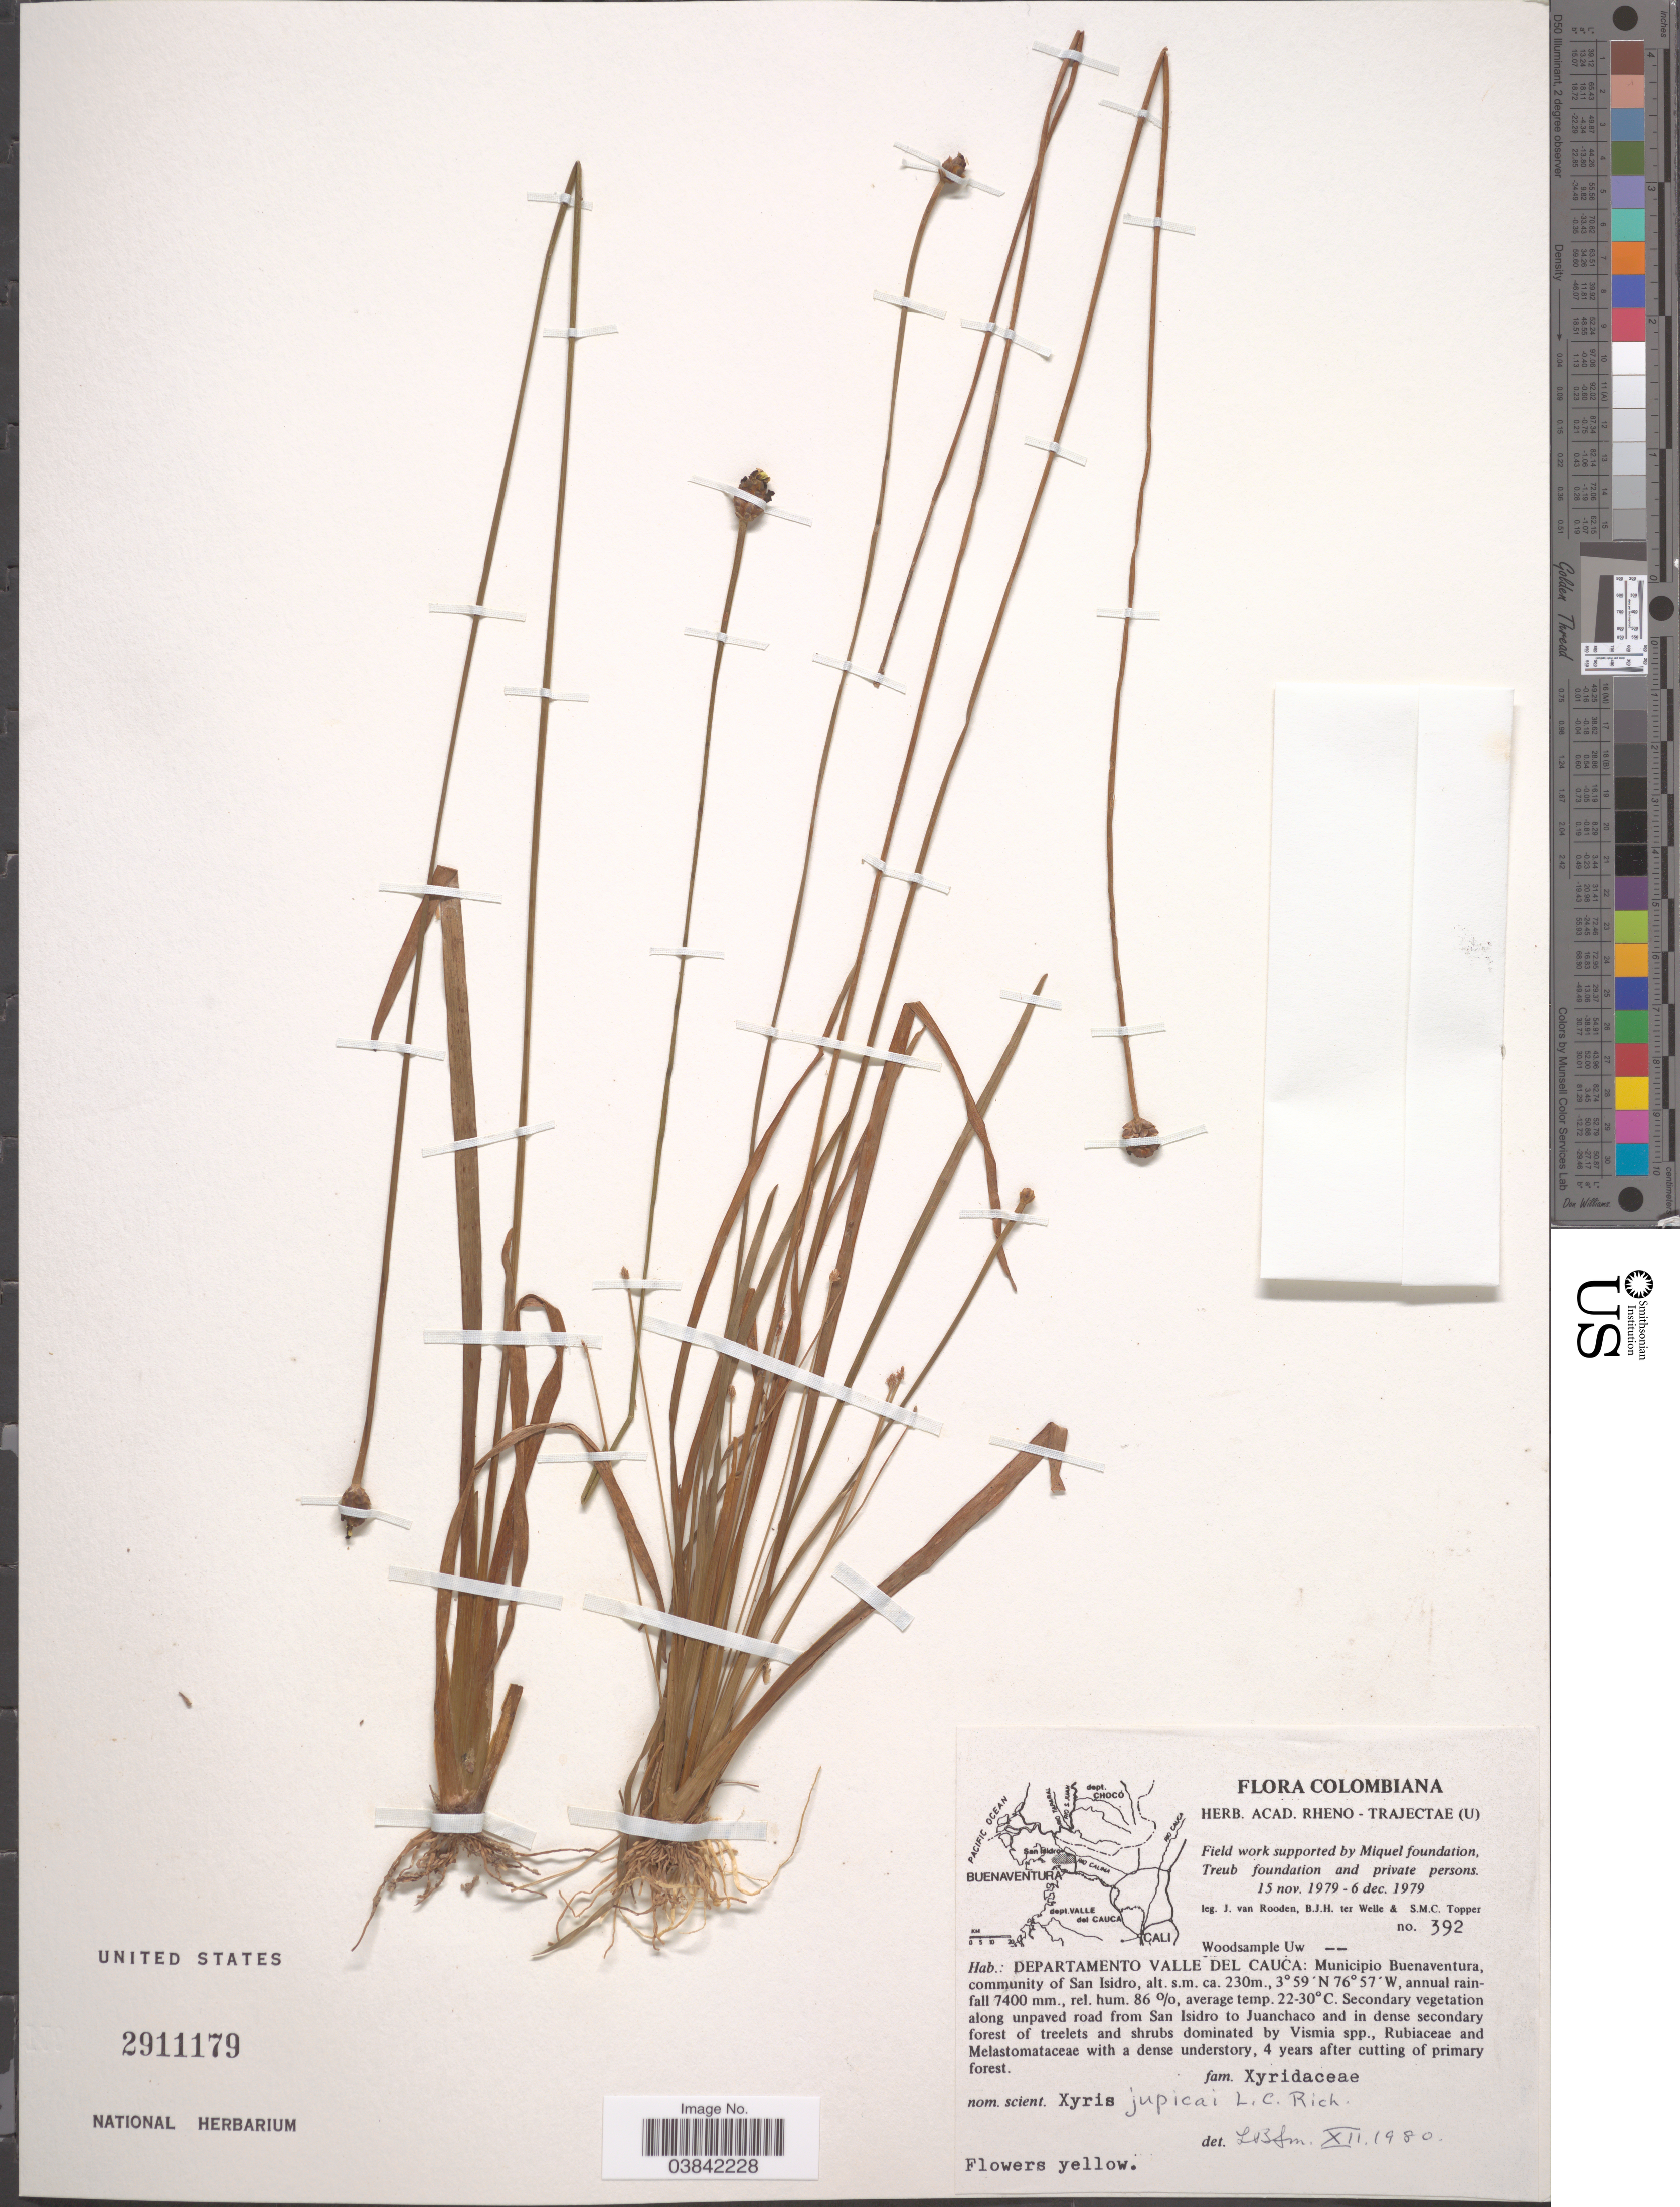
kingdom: Plantae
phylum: Tracheophyta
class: Liliopsida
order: Poales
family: Xyridaceae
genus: Xyris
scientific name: Xyris jupicai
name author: Rich.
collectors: J. Van Rooden, B. Welle & S. Topper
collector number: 392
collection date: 1979-11-15/1979-12-06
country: Colombia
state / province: Valle del Cauca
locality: Departamento Valle del Cauca: Municipio Buenaventura, community of San Isidro. Unpaved road from San Isidro to Juanchaco.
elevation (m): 230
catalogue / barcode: US 2911179